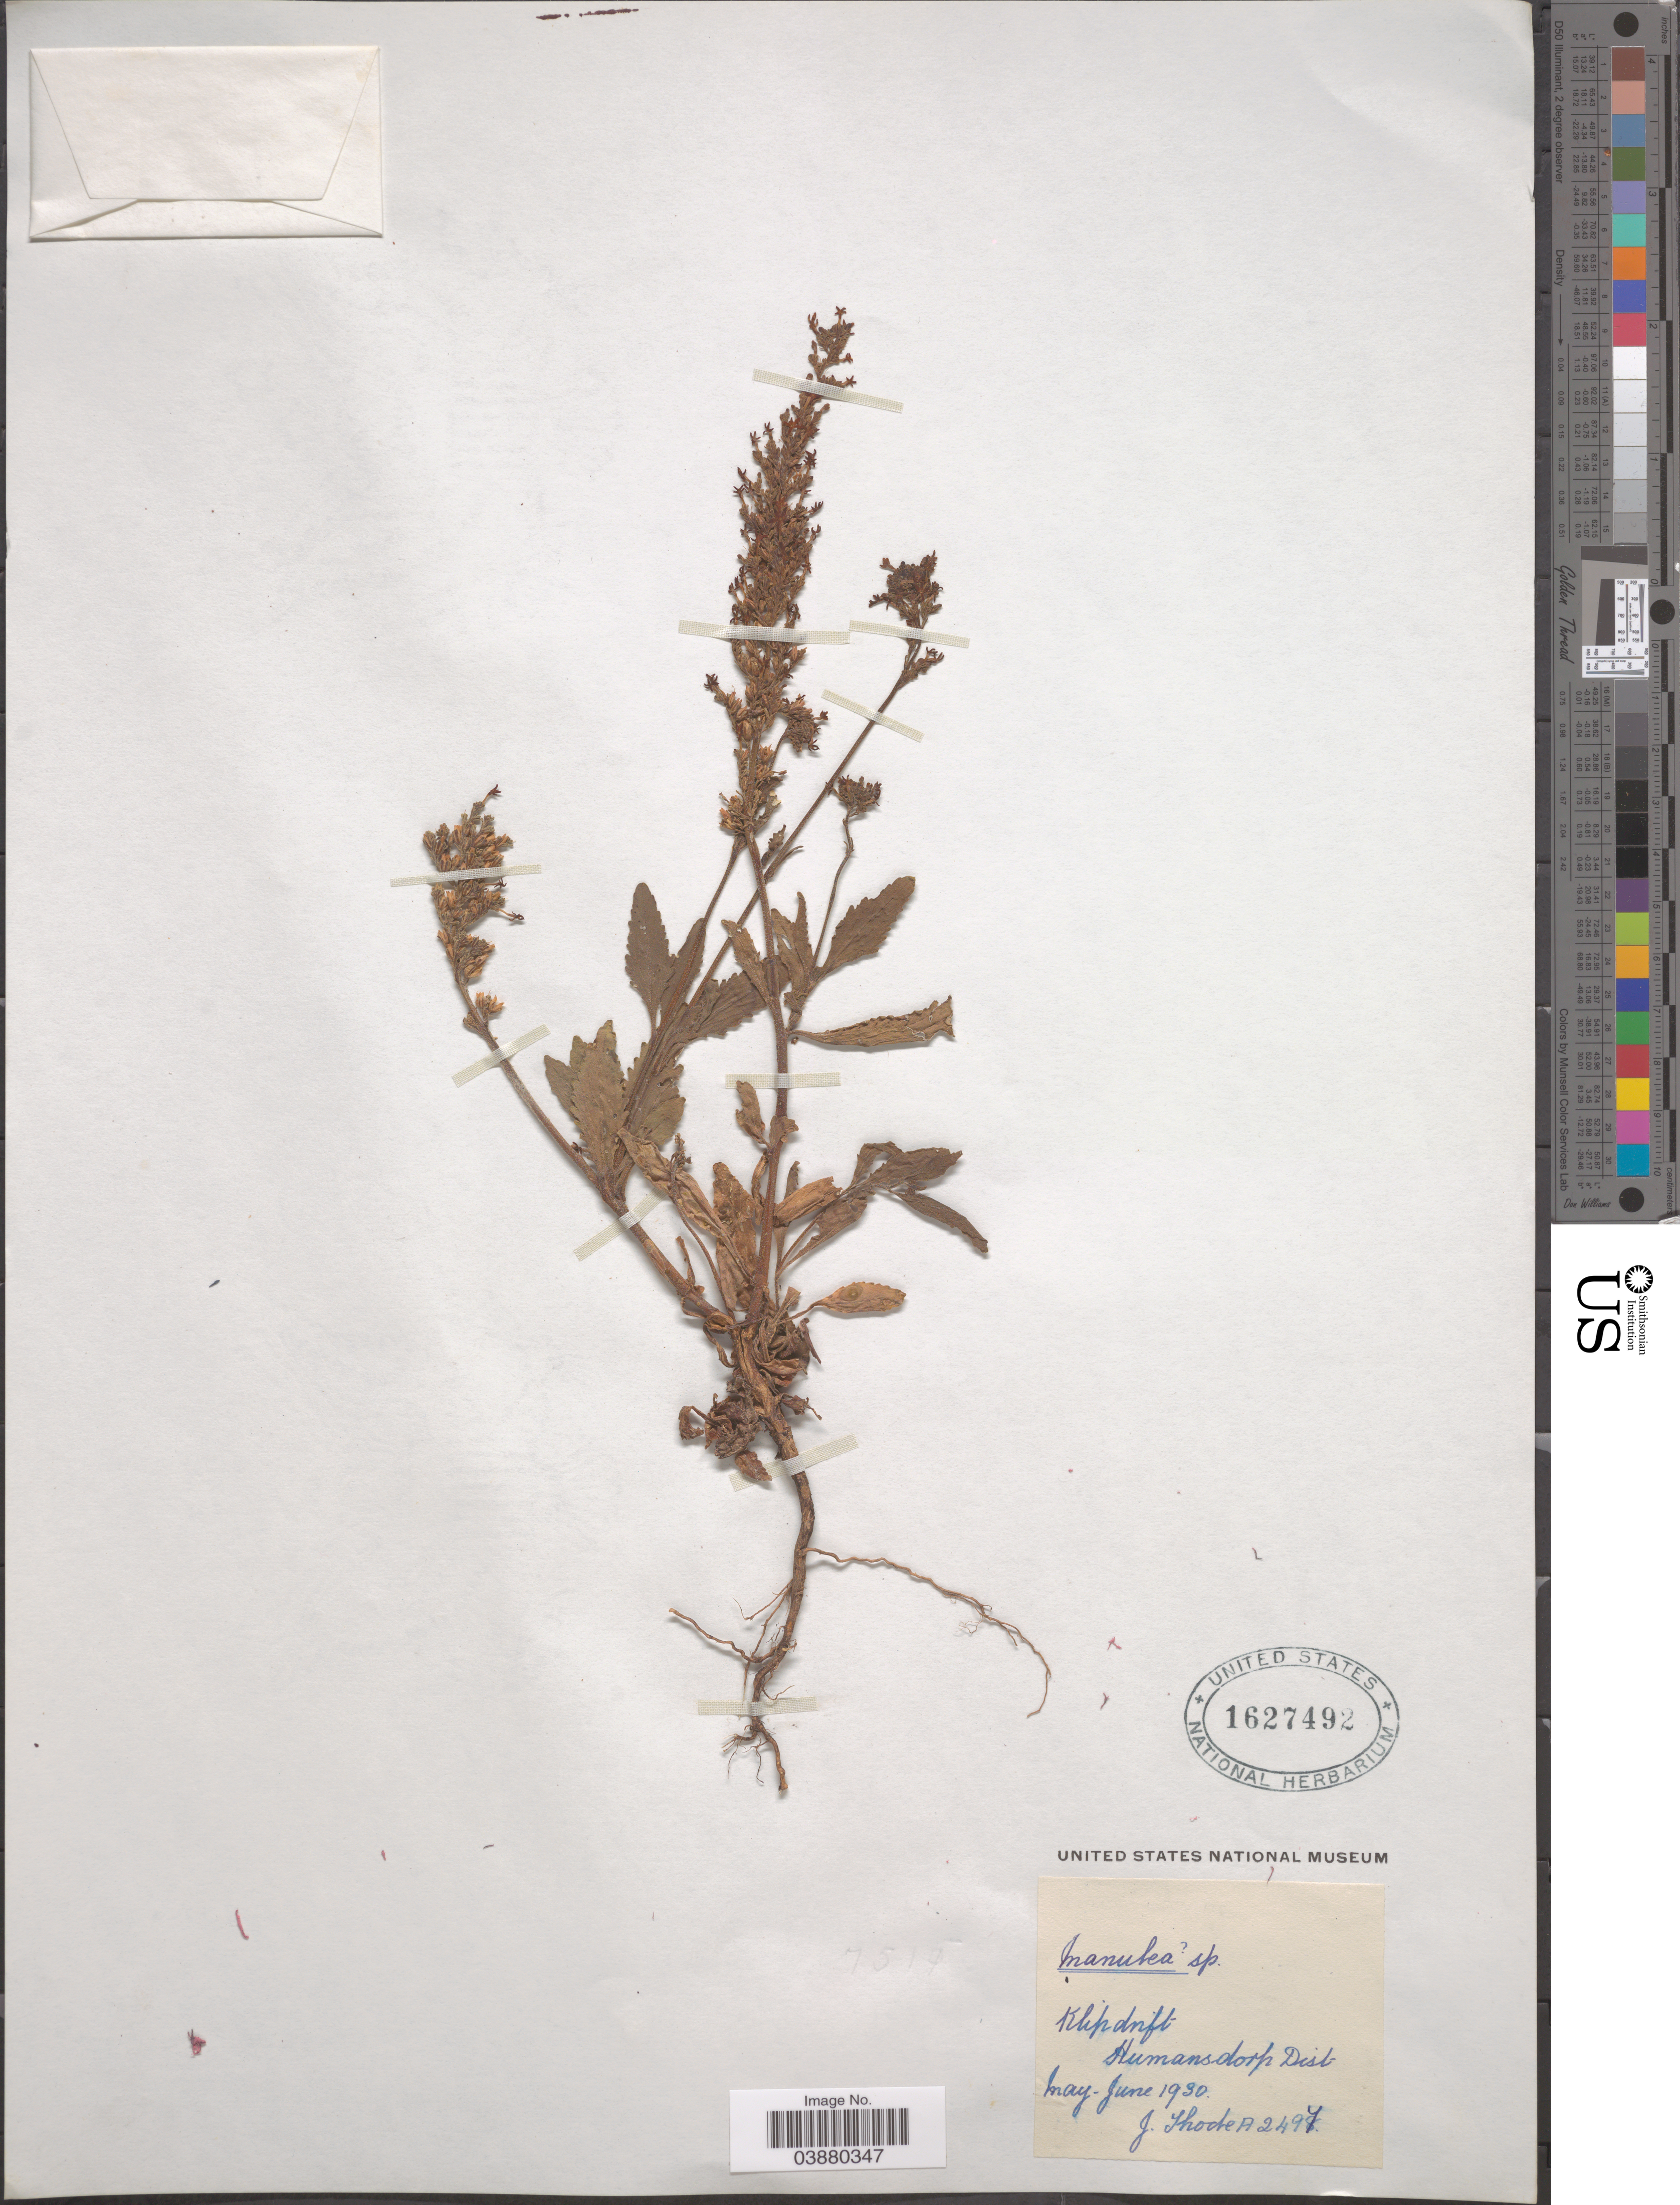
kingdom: Plantae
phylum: Tracheophyta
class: Magnoliopsida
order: Lamiales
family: Scrophulariaceae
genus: Manulea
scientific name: Manulea sp.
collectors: J. Thode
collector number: A 2497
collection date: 1930-05/1930-06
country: South Africa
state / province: Eastern Cape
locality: Klipdrift, Humansdorp Dist.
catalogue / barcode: US 1627492